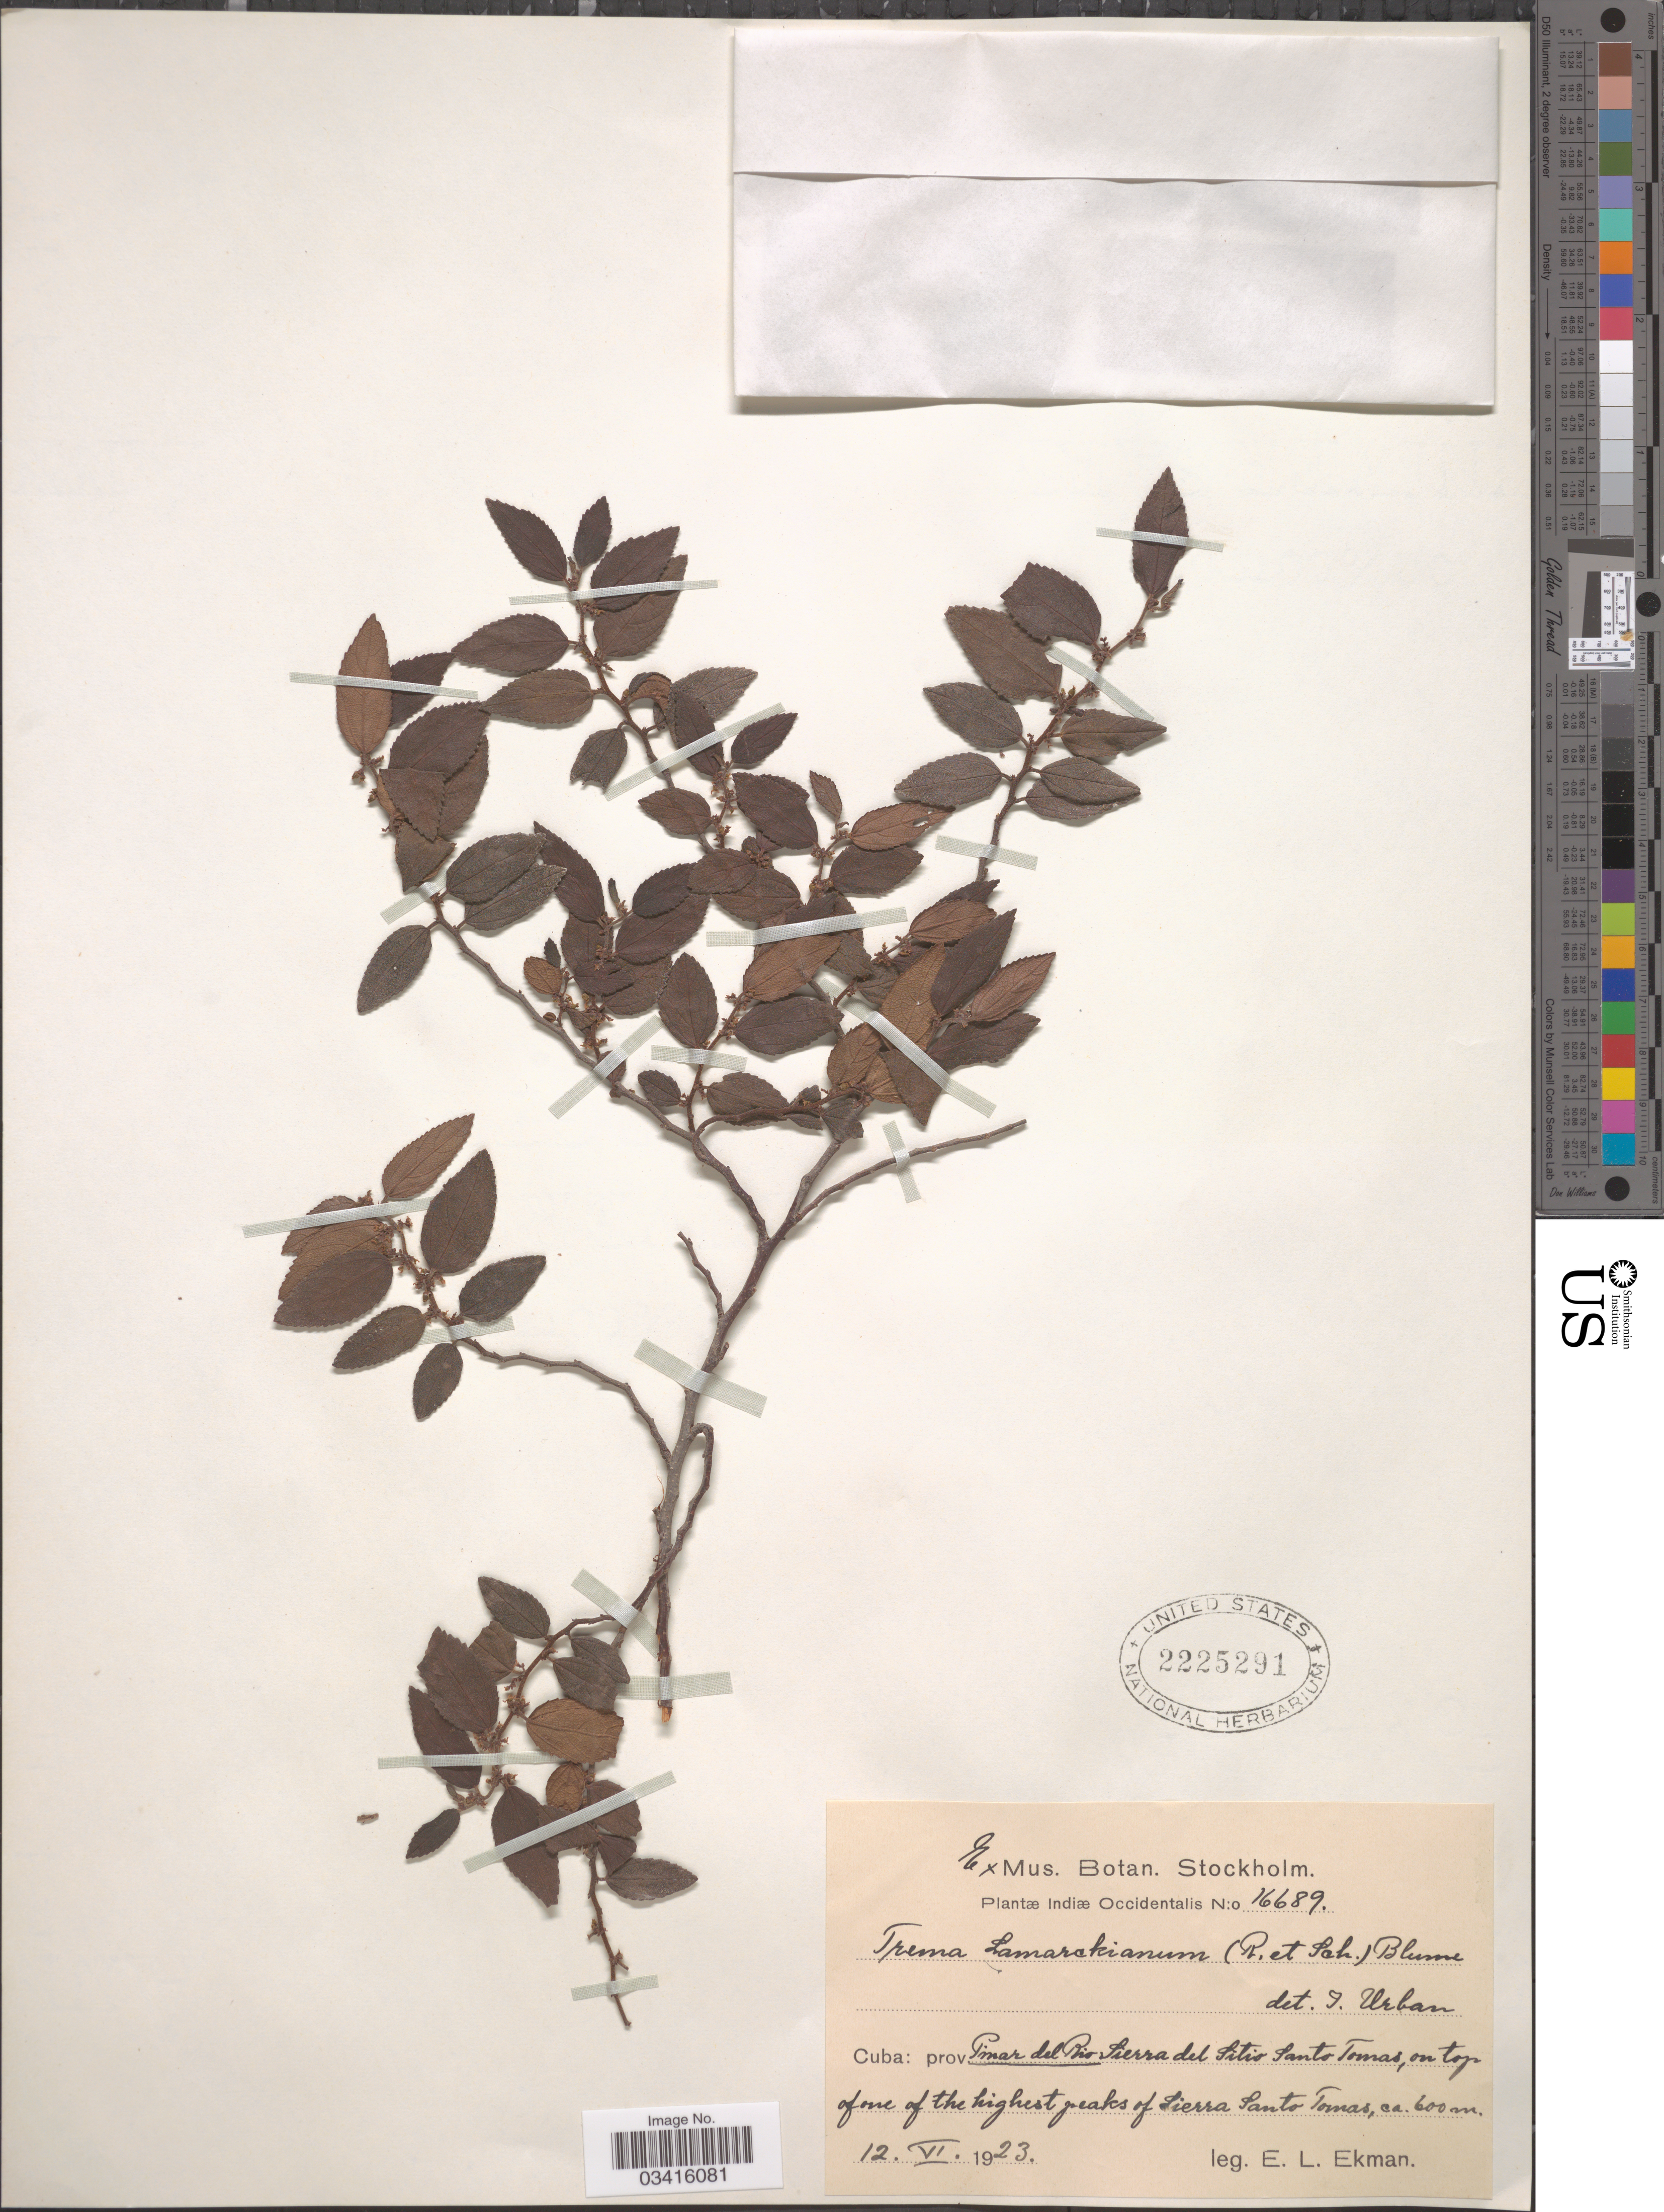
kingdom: Plantae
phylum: Tracheophyta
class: Magnoliopsida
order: Rosales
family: Cannabaceae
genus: Trema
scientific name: Trema lamarckianum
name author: (Schult.) Blume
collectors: E. L. Ekman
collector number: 16689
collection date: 1923-06-12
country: Cuba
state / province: Pinar del Río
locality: Sierra del Sitio Santo Tomas, on top of one of the highest peaks of Sierra Santo Tomas.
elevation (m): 600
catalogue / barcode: US 2225291